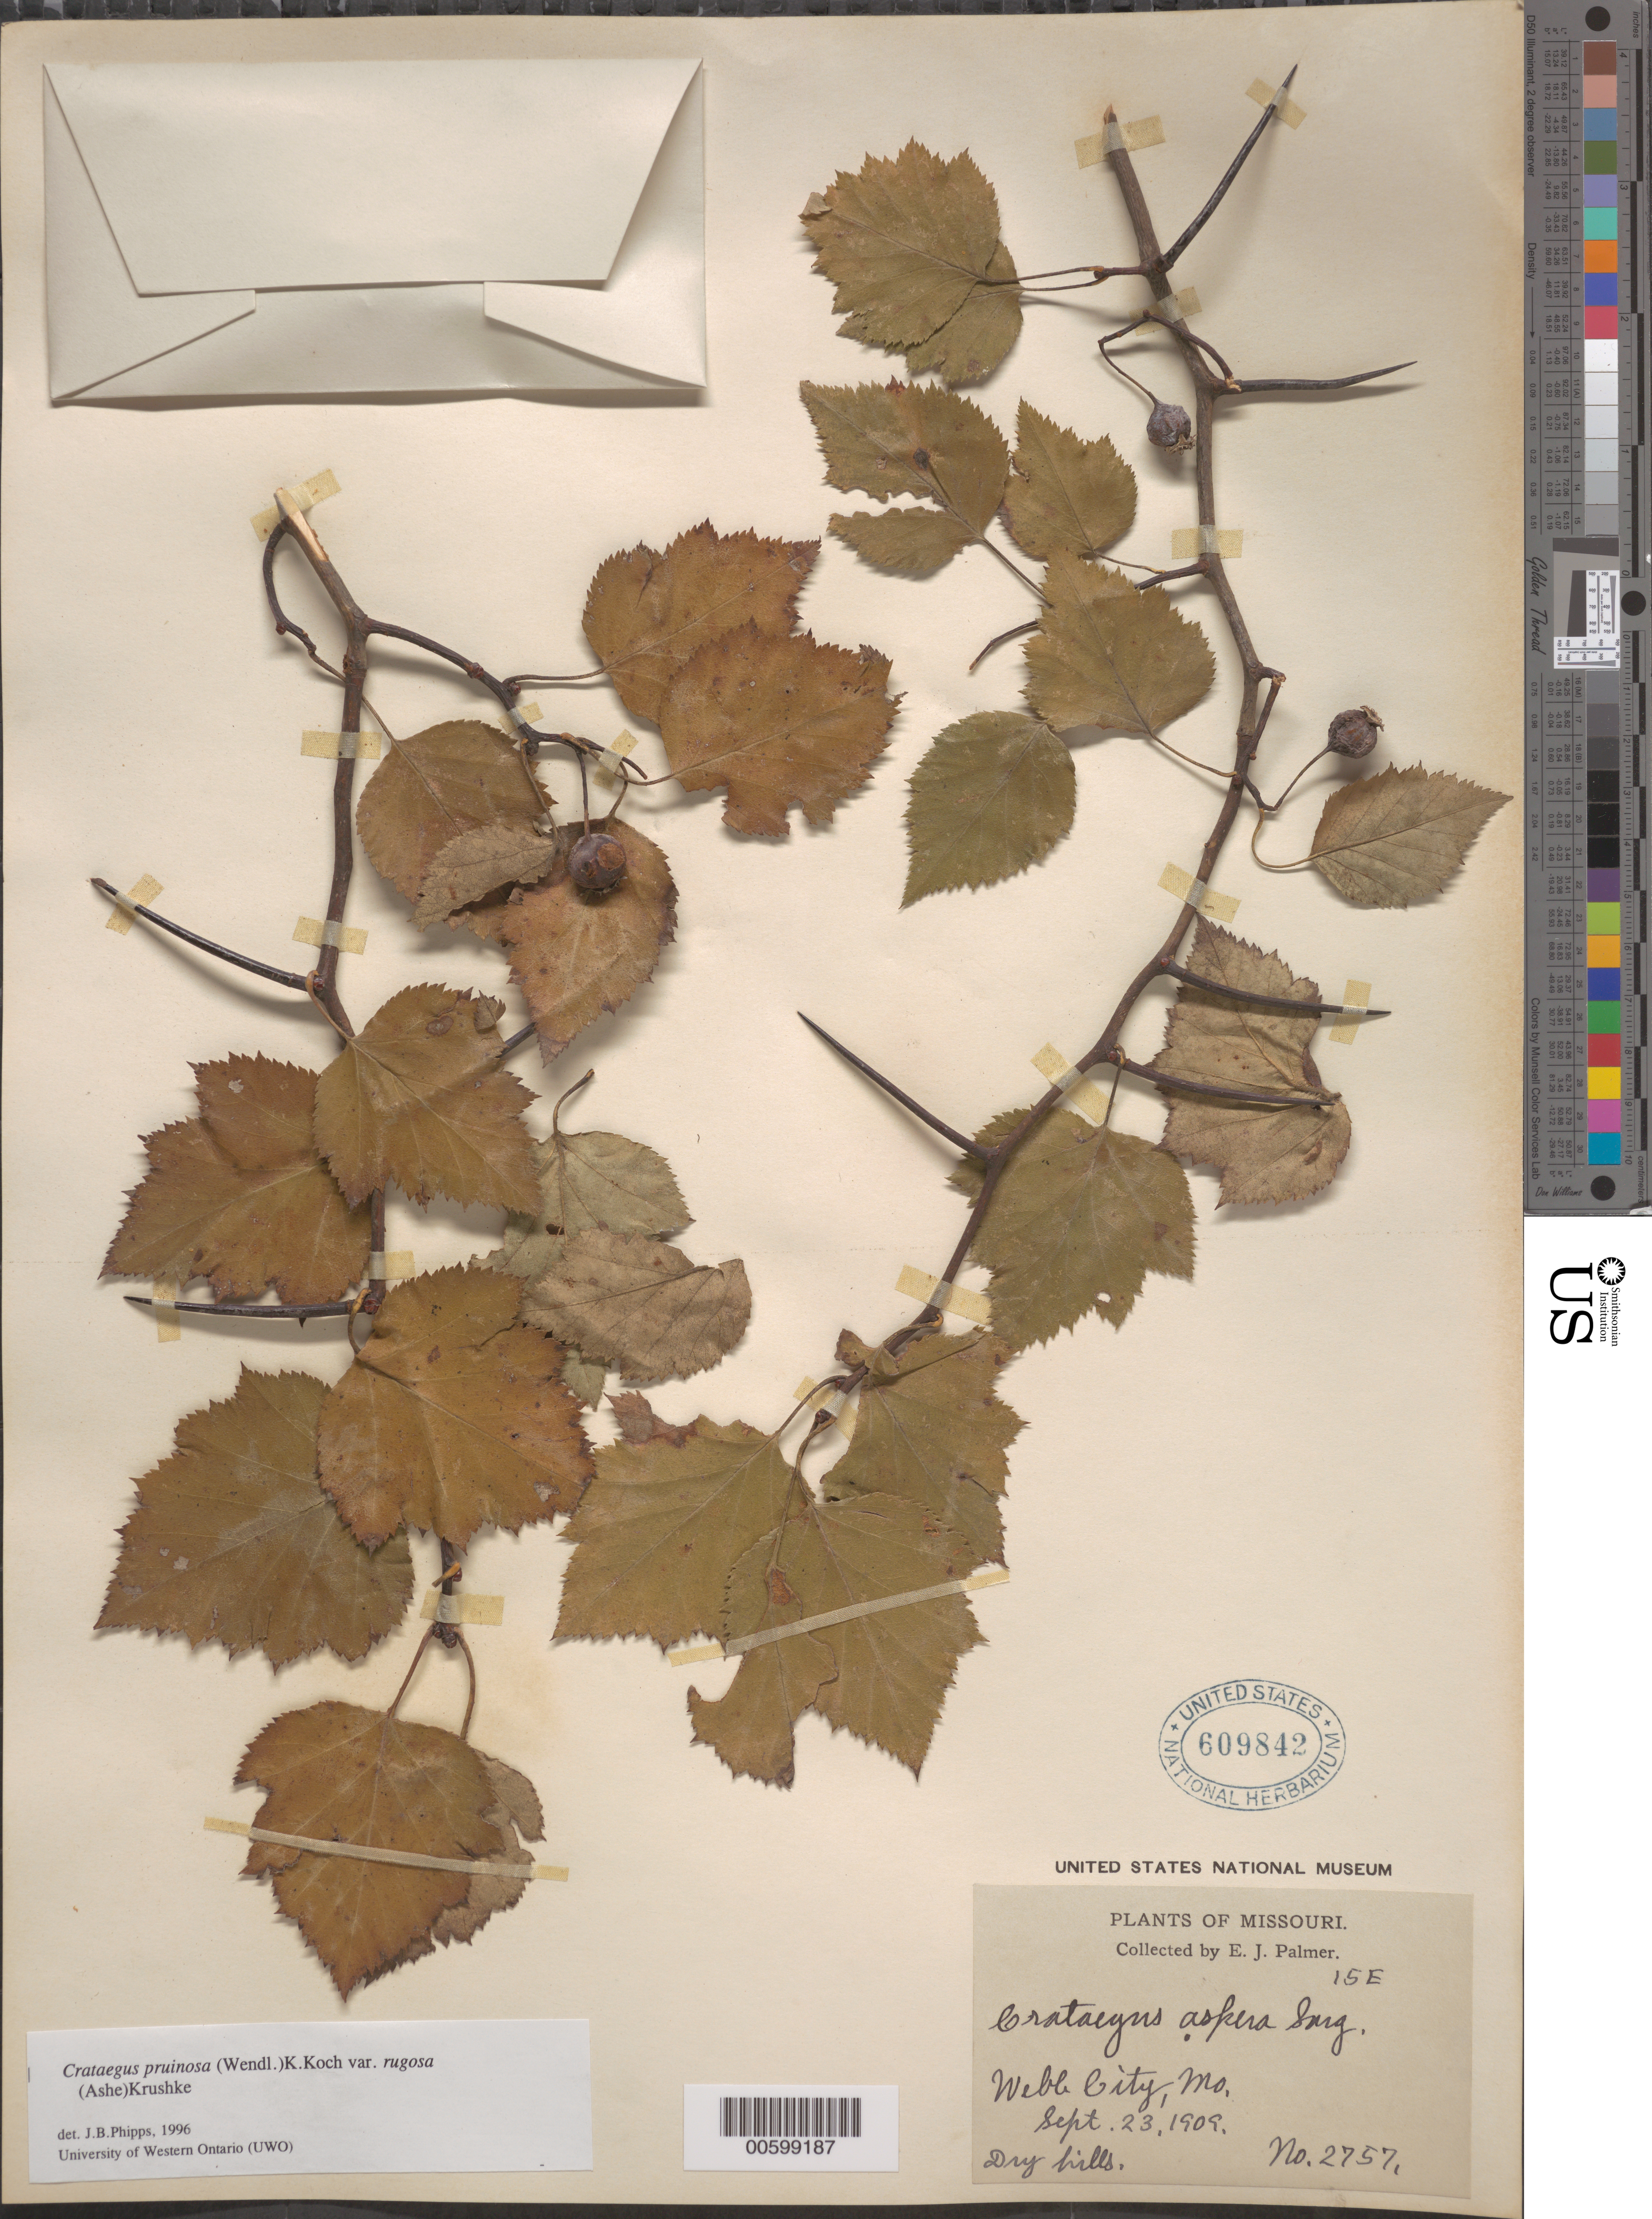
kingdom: Plantae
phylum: Tracheophyta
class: Magnoliopsida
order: Rosales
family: Rosaceae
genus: Crataegus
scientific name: Crataegus pruinosa var. rugosa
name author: (Ashe) Kruschke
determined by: Phipps, James B., (UWO), University of Western Ontario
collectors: E. J. Palmer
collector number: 2757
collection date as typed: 23 Sep 1909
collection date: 1909-09-23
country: United States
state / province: Missouri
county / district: Jasper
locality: Webb City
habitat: Dry hills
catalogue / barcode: US 609842